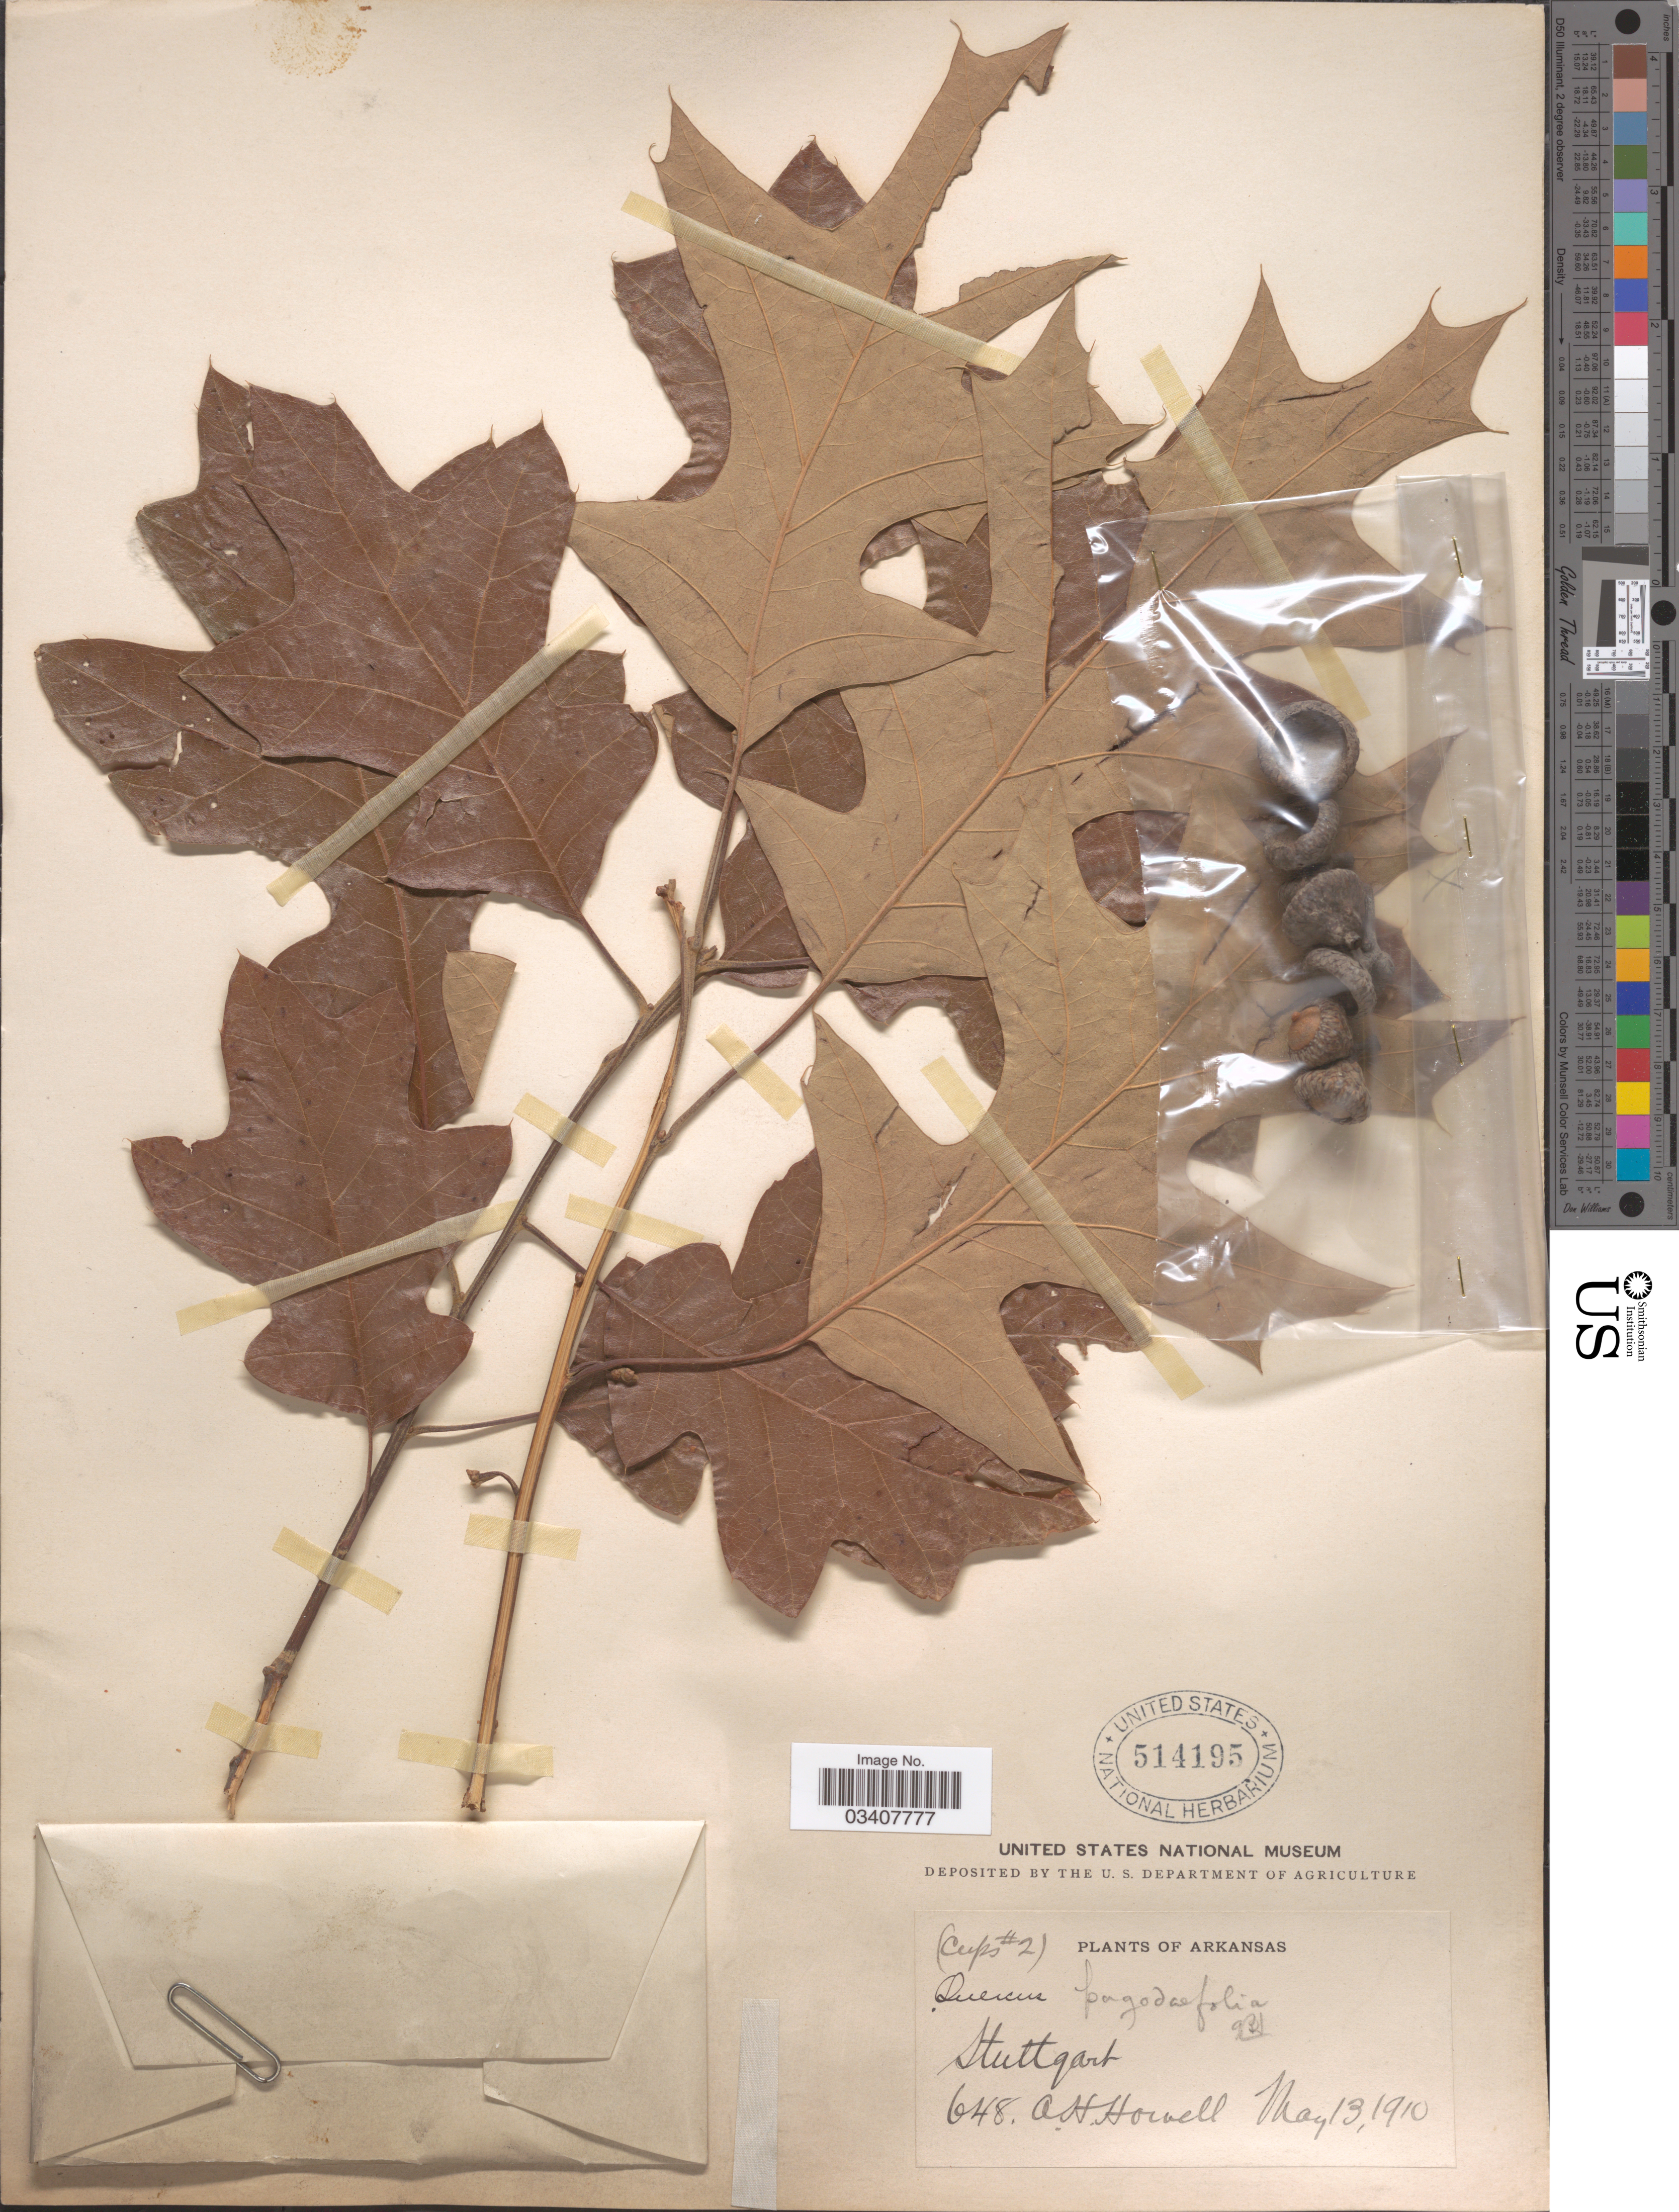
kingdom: Plantae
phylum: Tracheophyta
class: Magnoliopsida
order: Fagales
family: Fagaceae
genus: Quercus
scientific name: Quercus pagodifolia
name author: (Elliott) Ashe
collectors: A. Howell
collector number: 648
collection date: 1910-05-13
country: United States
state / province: Arkansas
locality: Stuttgart.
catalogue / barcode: US 514195